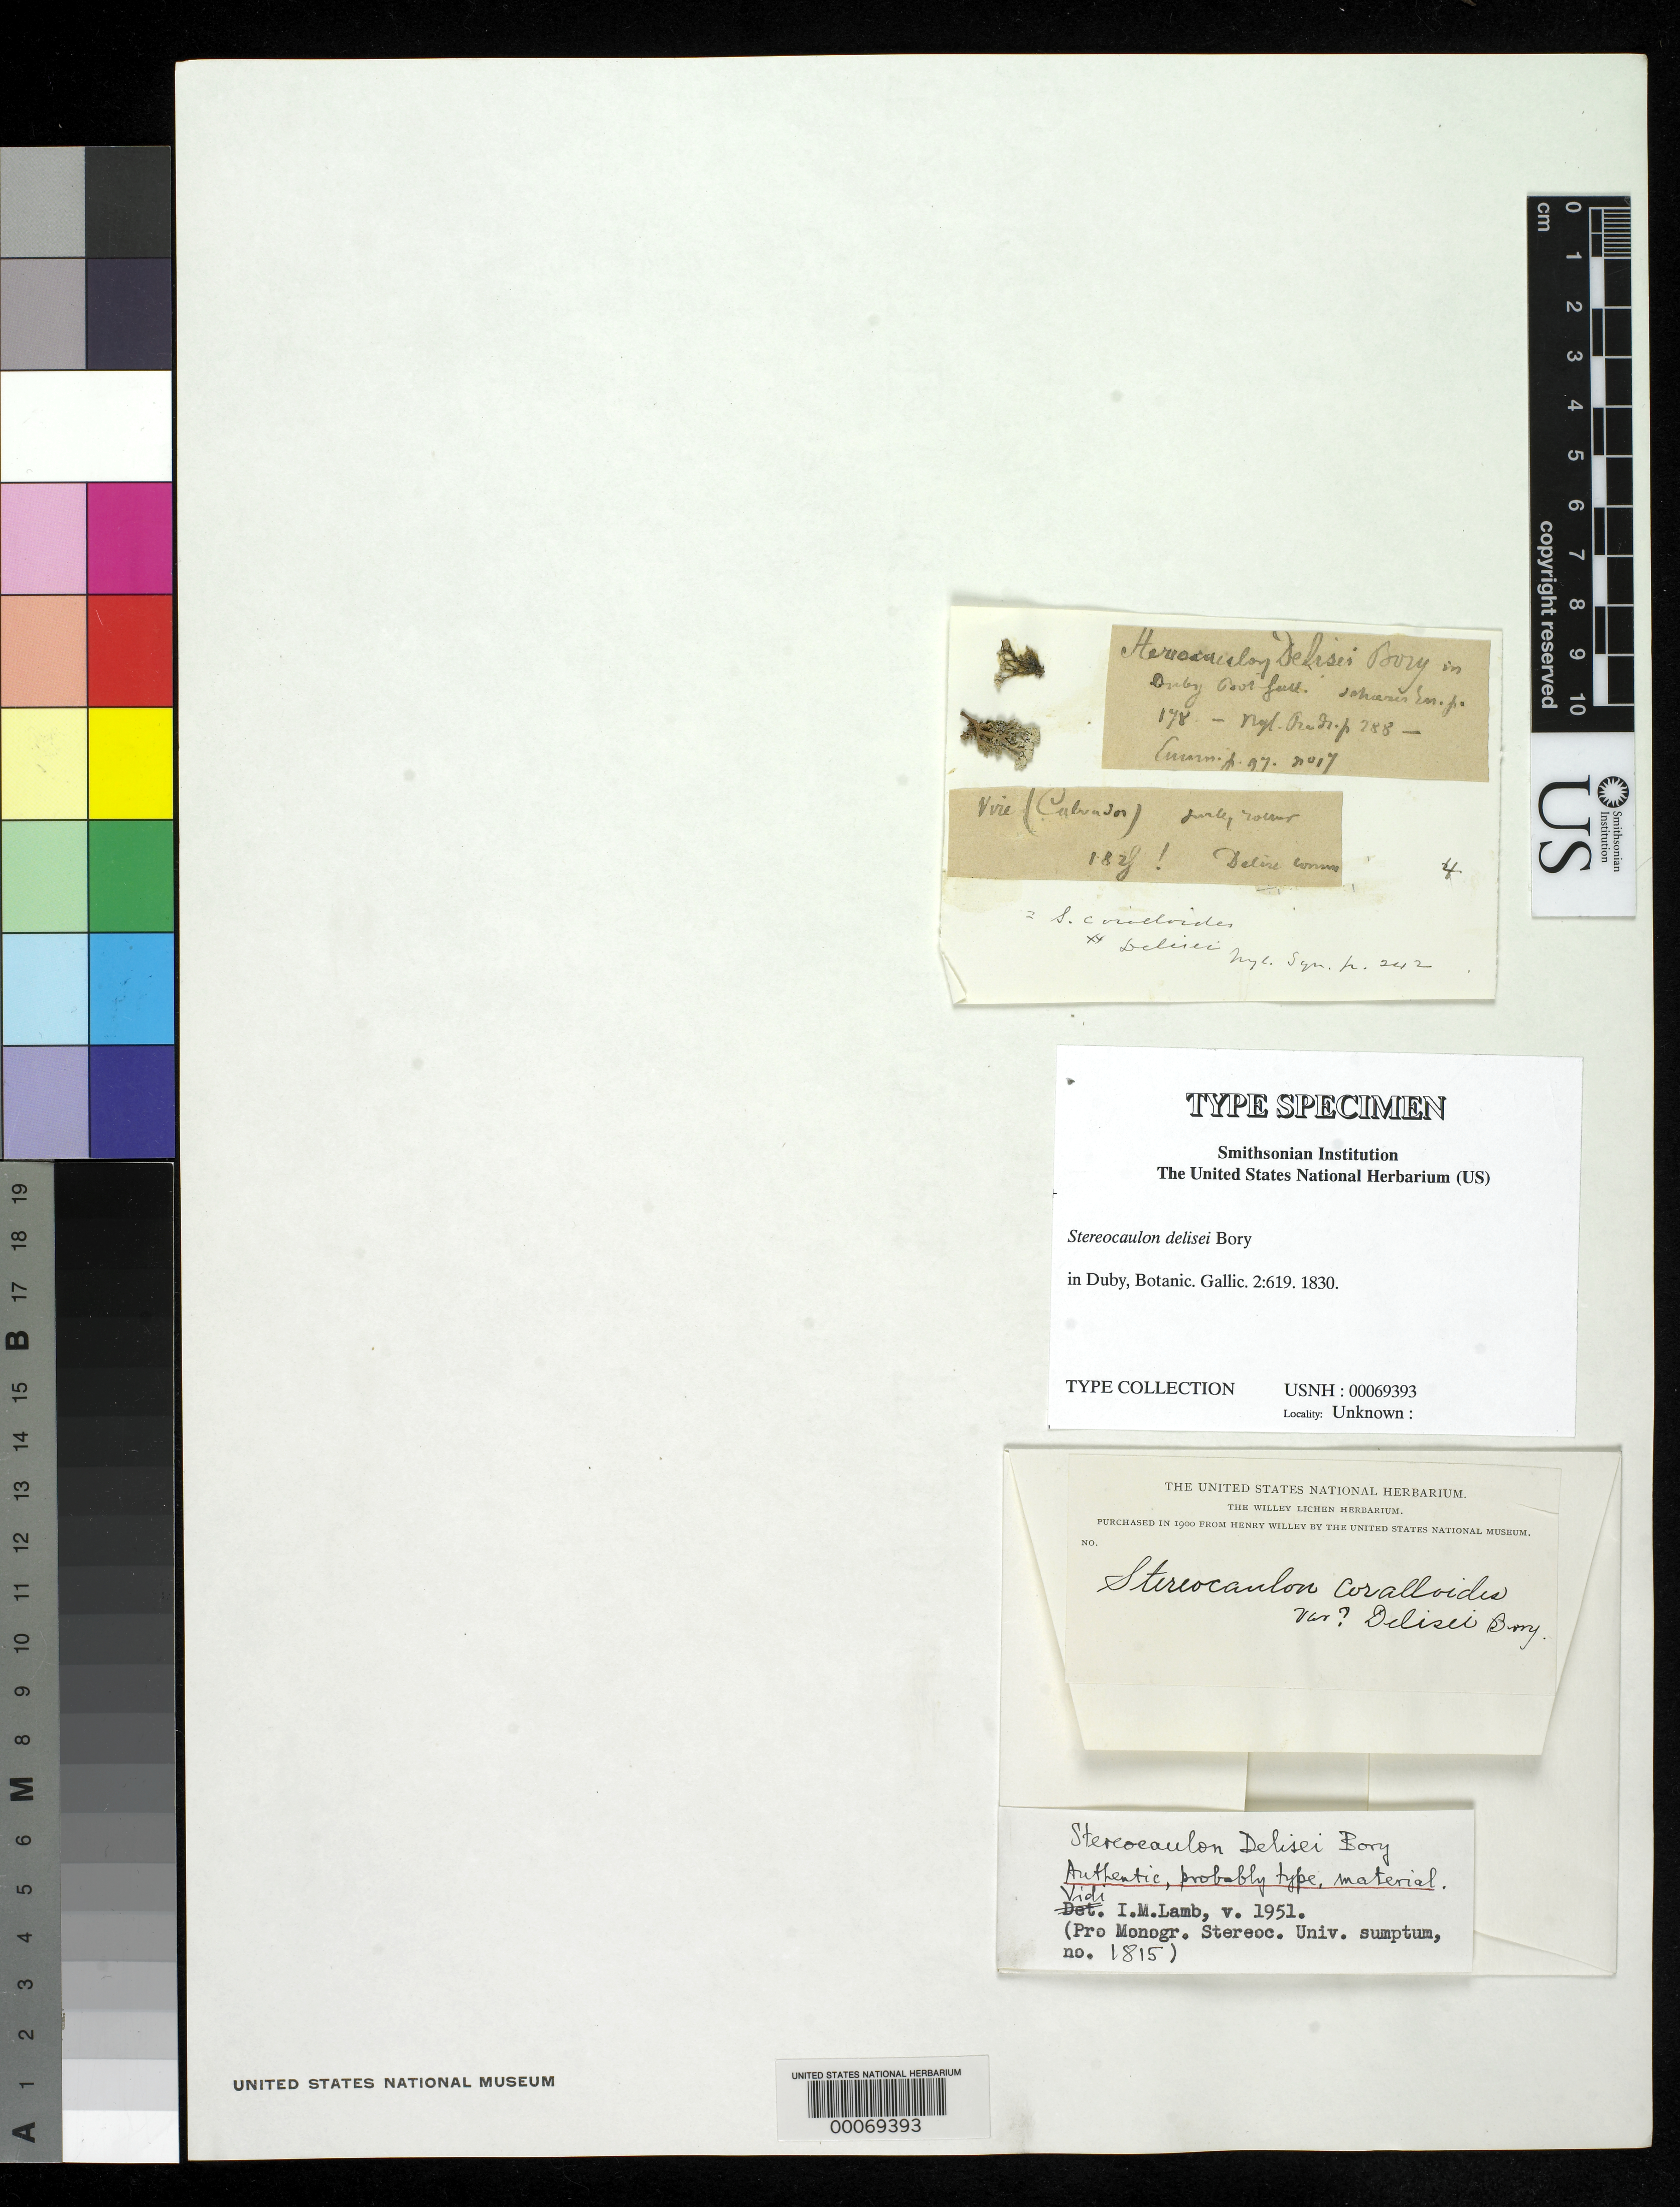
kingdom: Fungi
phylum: Ascomycota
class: Lecanoromycetes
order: Lecanorales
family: Stereocaulaceae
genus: Stereocaulon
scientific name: Stereocaulon delisei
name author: Bory in Duby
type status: Possible Type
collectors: D. Delise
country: Panama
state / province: Chiriquí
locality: Around San Felix.